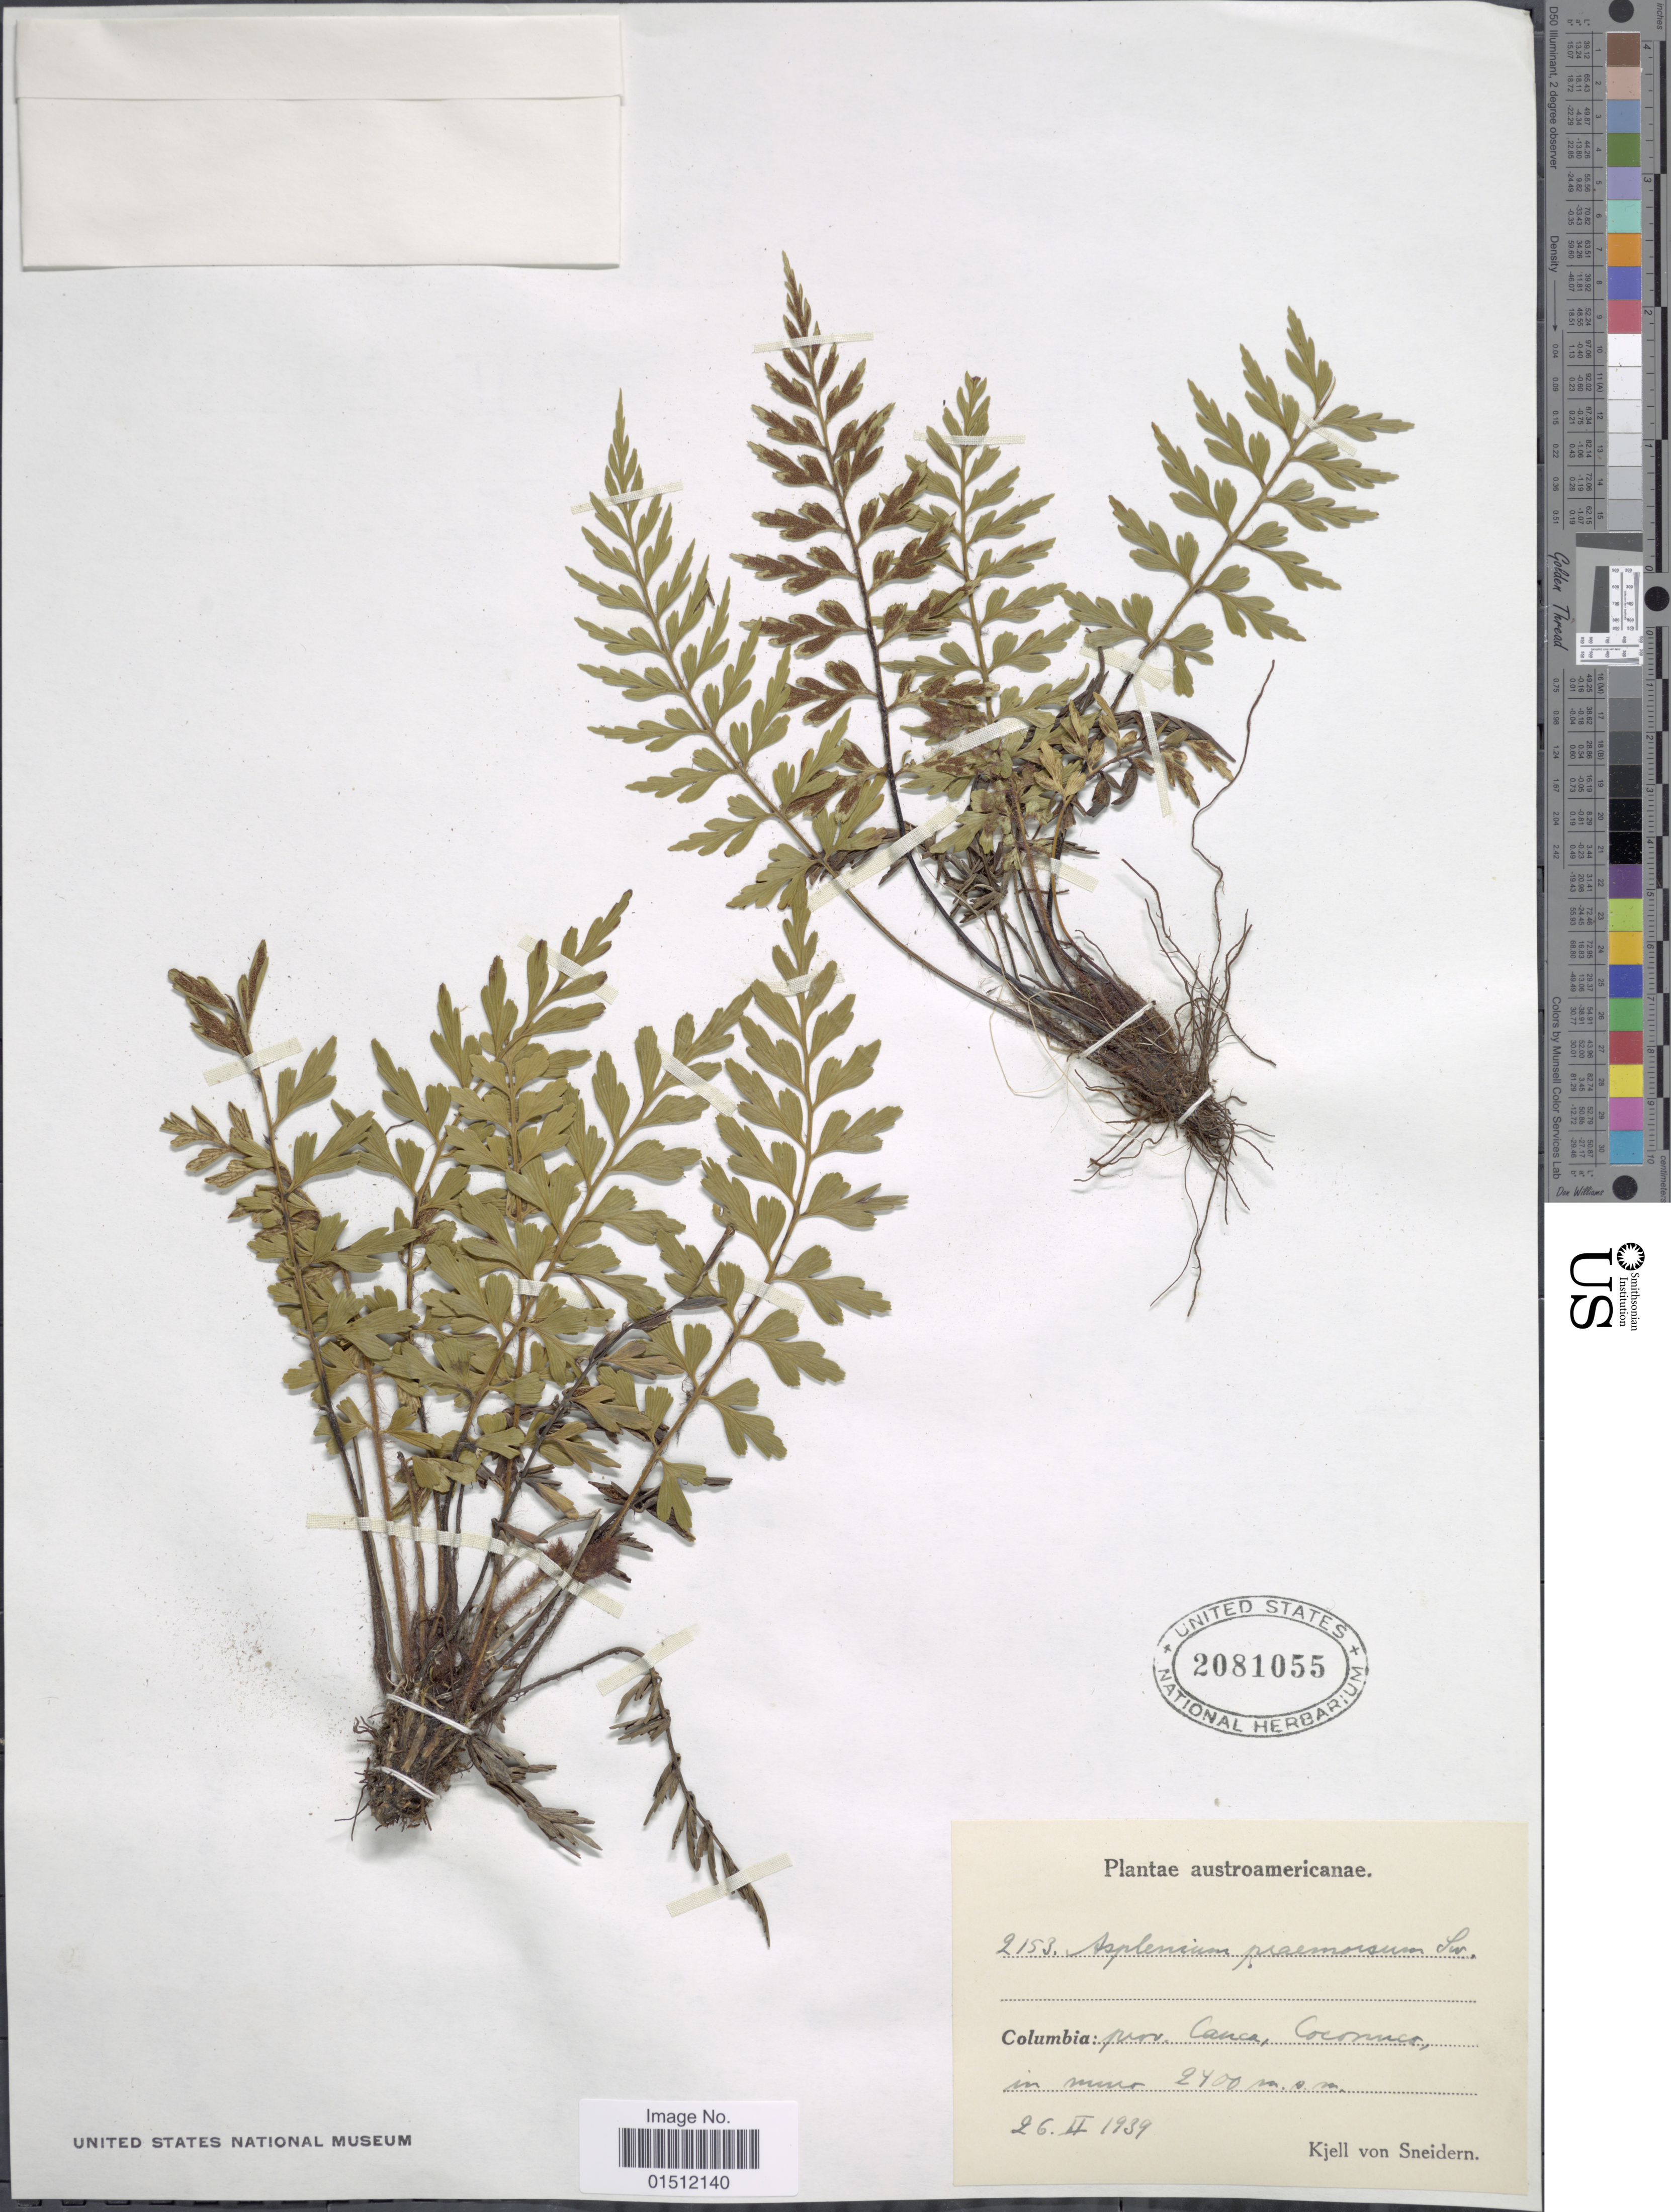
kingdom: Plantae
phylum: Tracheophyta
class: Polypodiopsida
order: Polypodiales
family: Aspleniaceae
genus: Asplenium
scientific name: Asplenium praemorsum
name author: Sw.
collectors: K. von Sneidern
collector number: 2153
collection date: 1939-02-26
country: Colombia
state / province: Cauca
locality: Coconuco in muro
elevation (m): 2400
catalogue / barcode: US 2081055